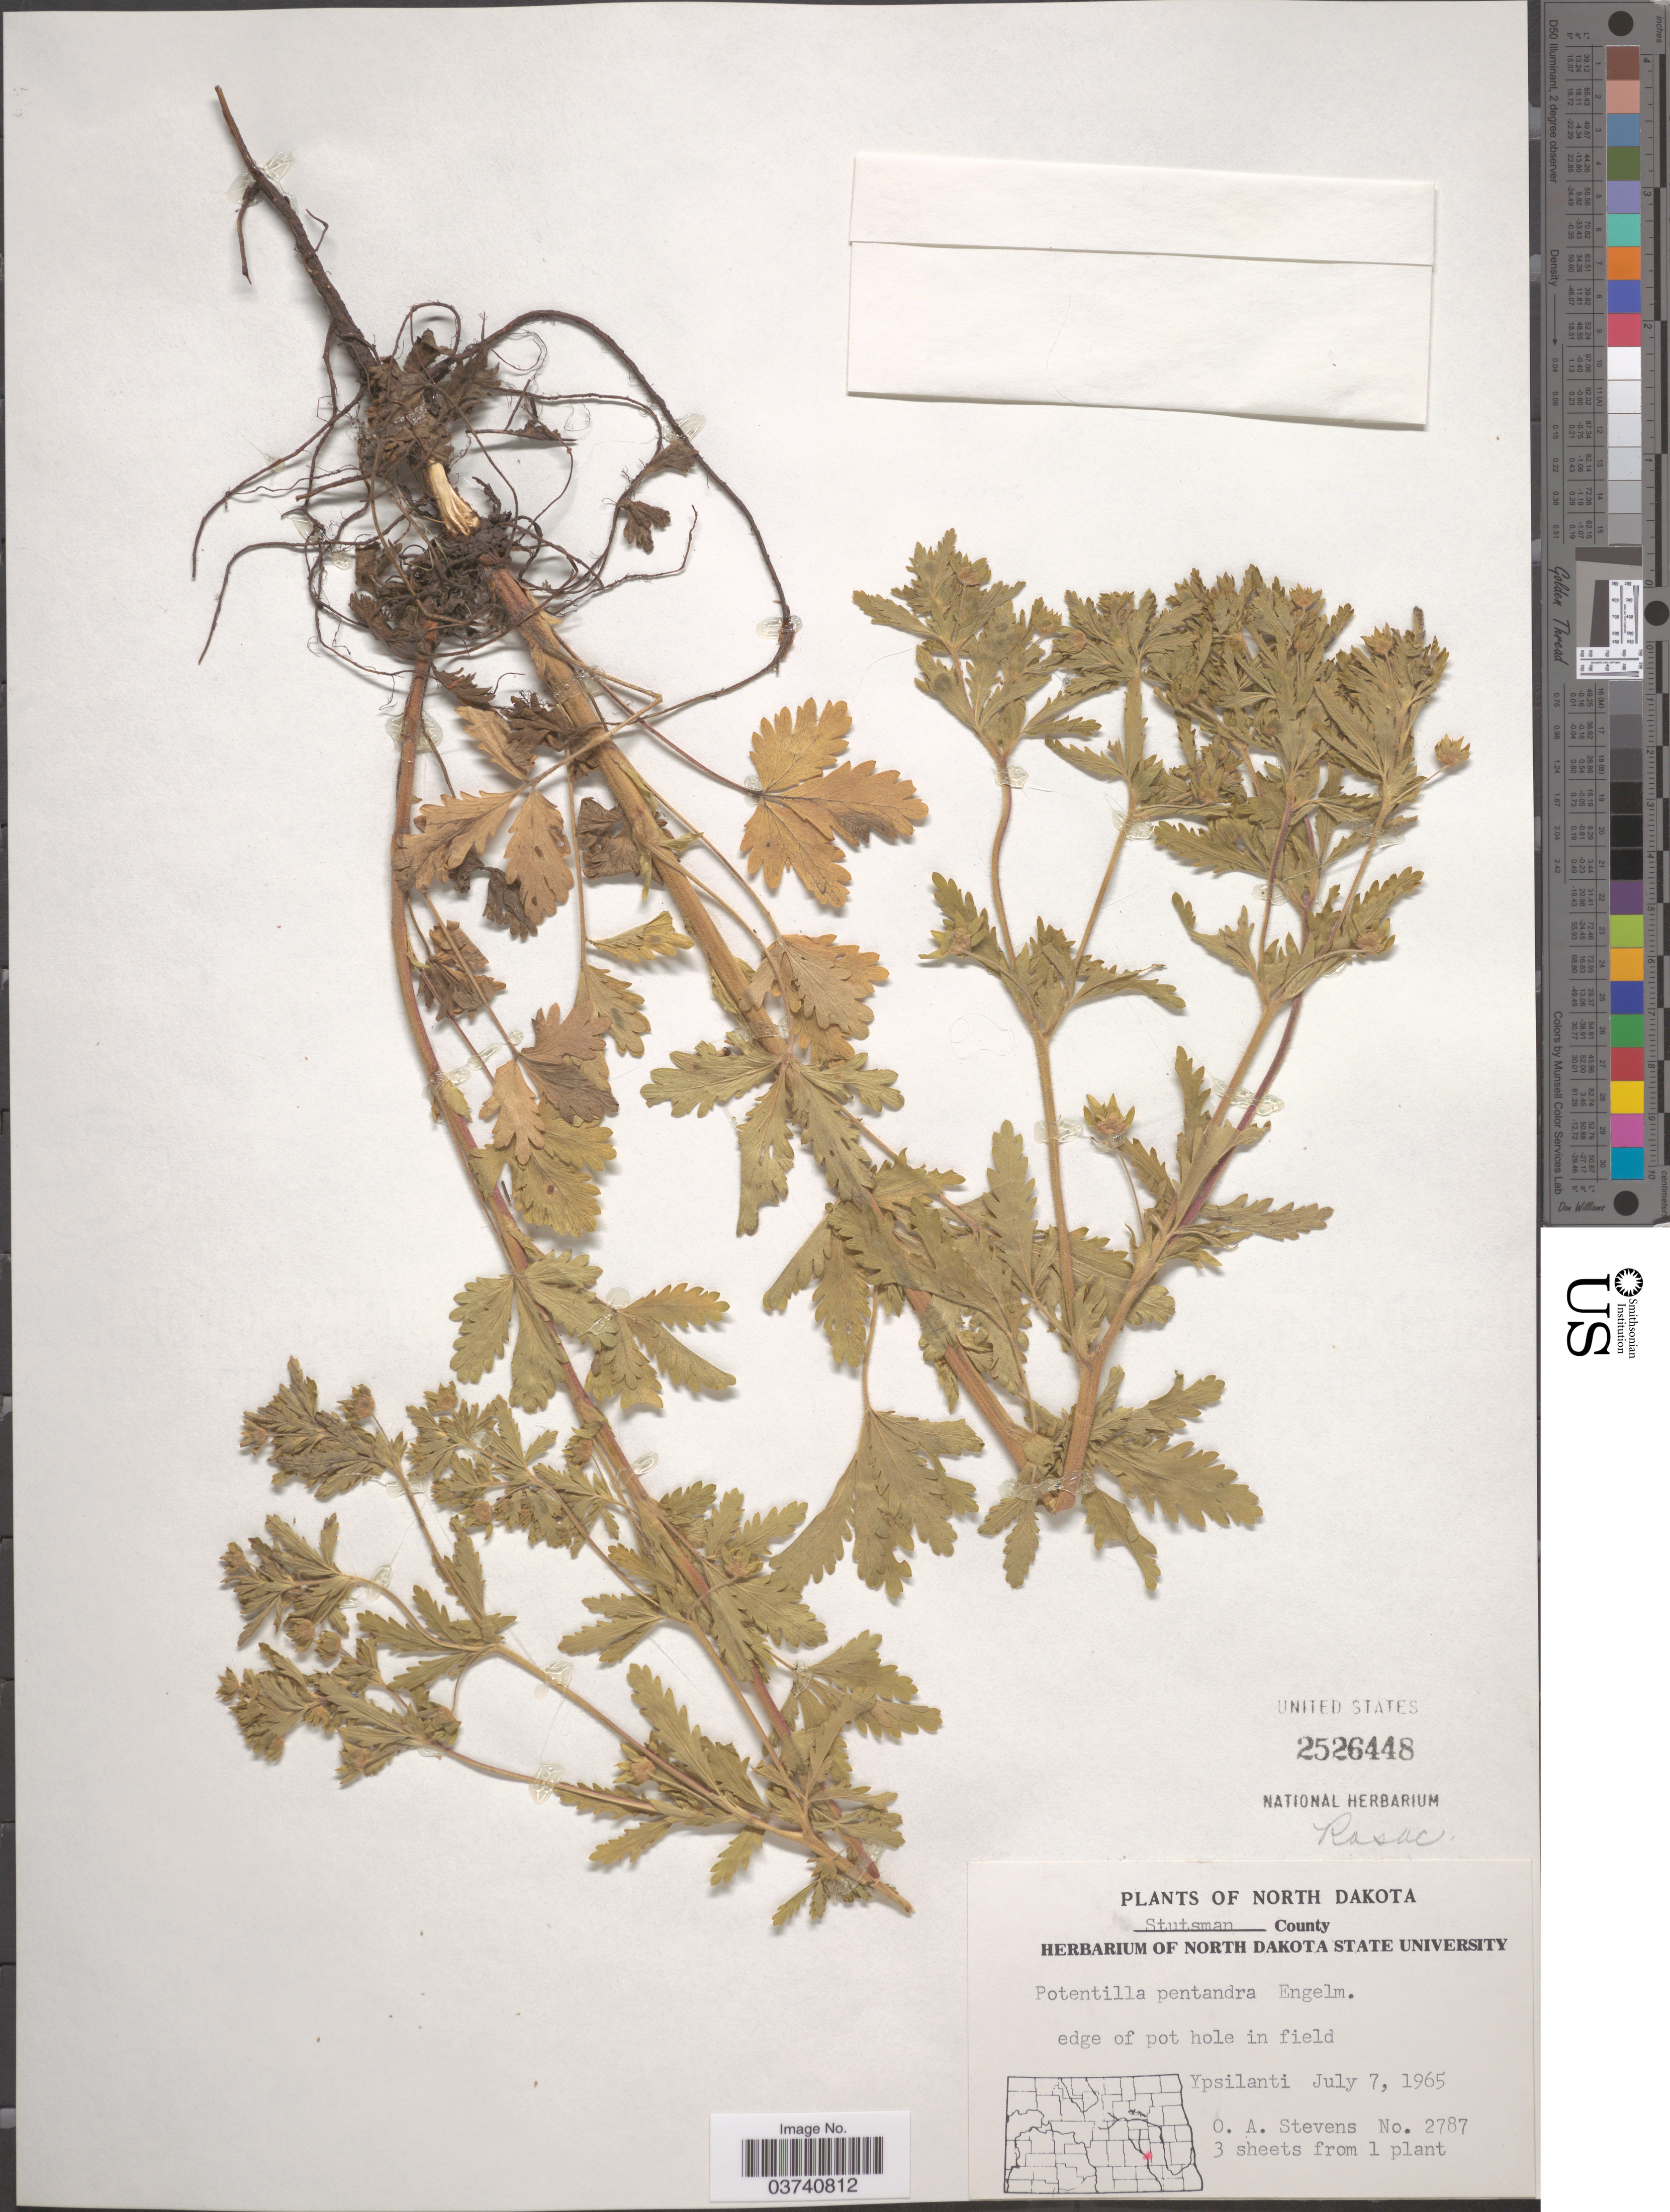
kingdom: Plantae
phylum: Tracheophyta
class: Magnoliopsida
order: Rosales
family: Rosaceae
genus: Potentilla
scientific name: Potentilla pentandra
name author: Engelm.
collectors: O. A. Stevens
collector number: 2787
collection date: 1965-07-07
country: United States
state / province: North Dakota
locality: Stutsman County. Edge of pot hole in field. Ypsilanti.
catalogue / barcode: US 2526448